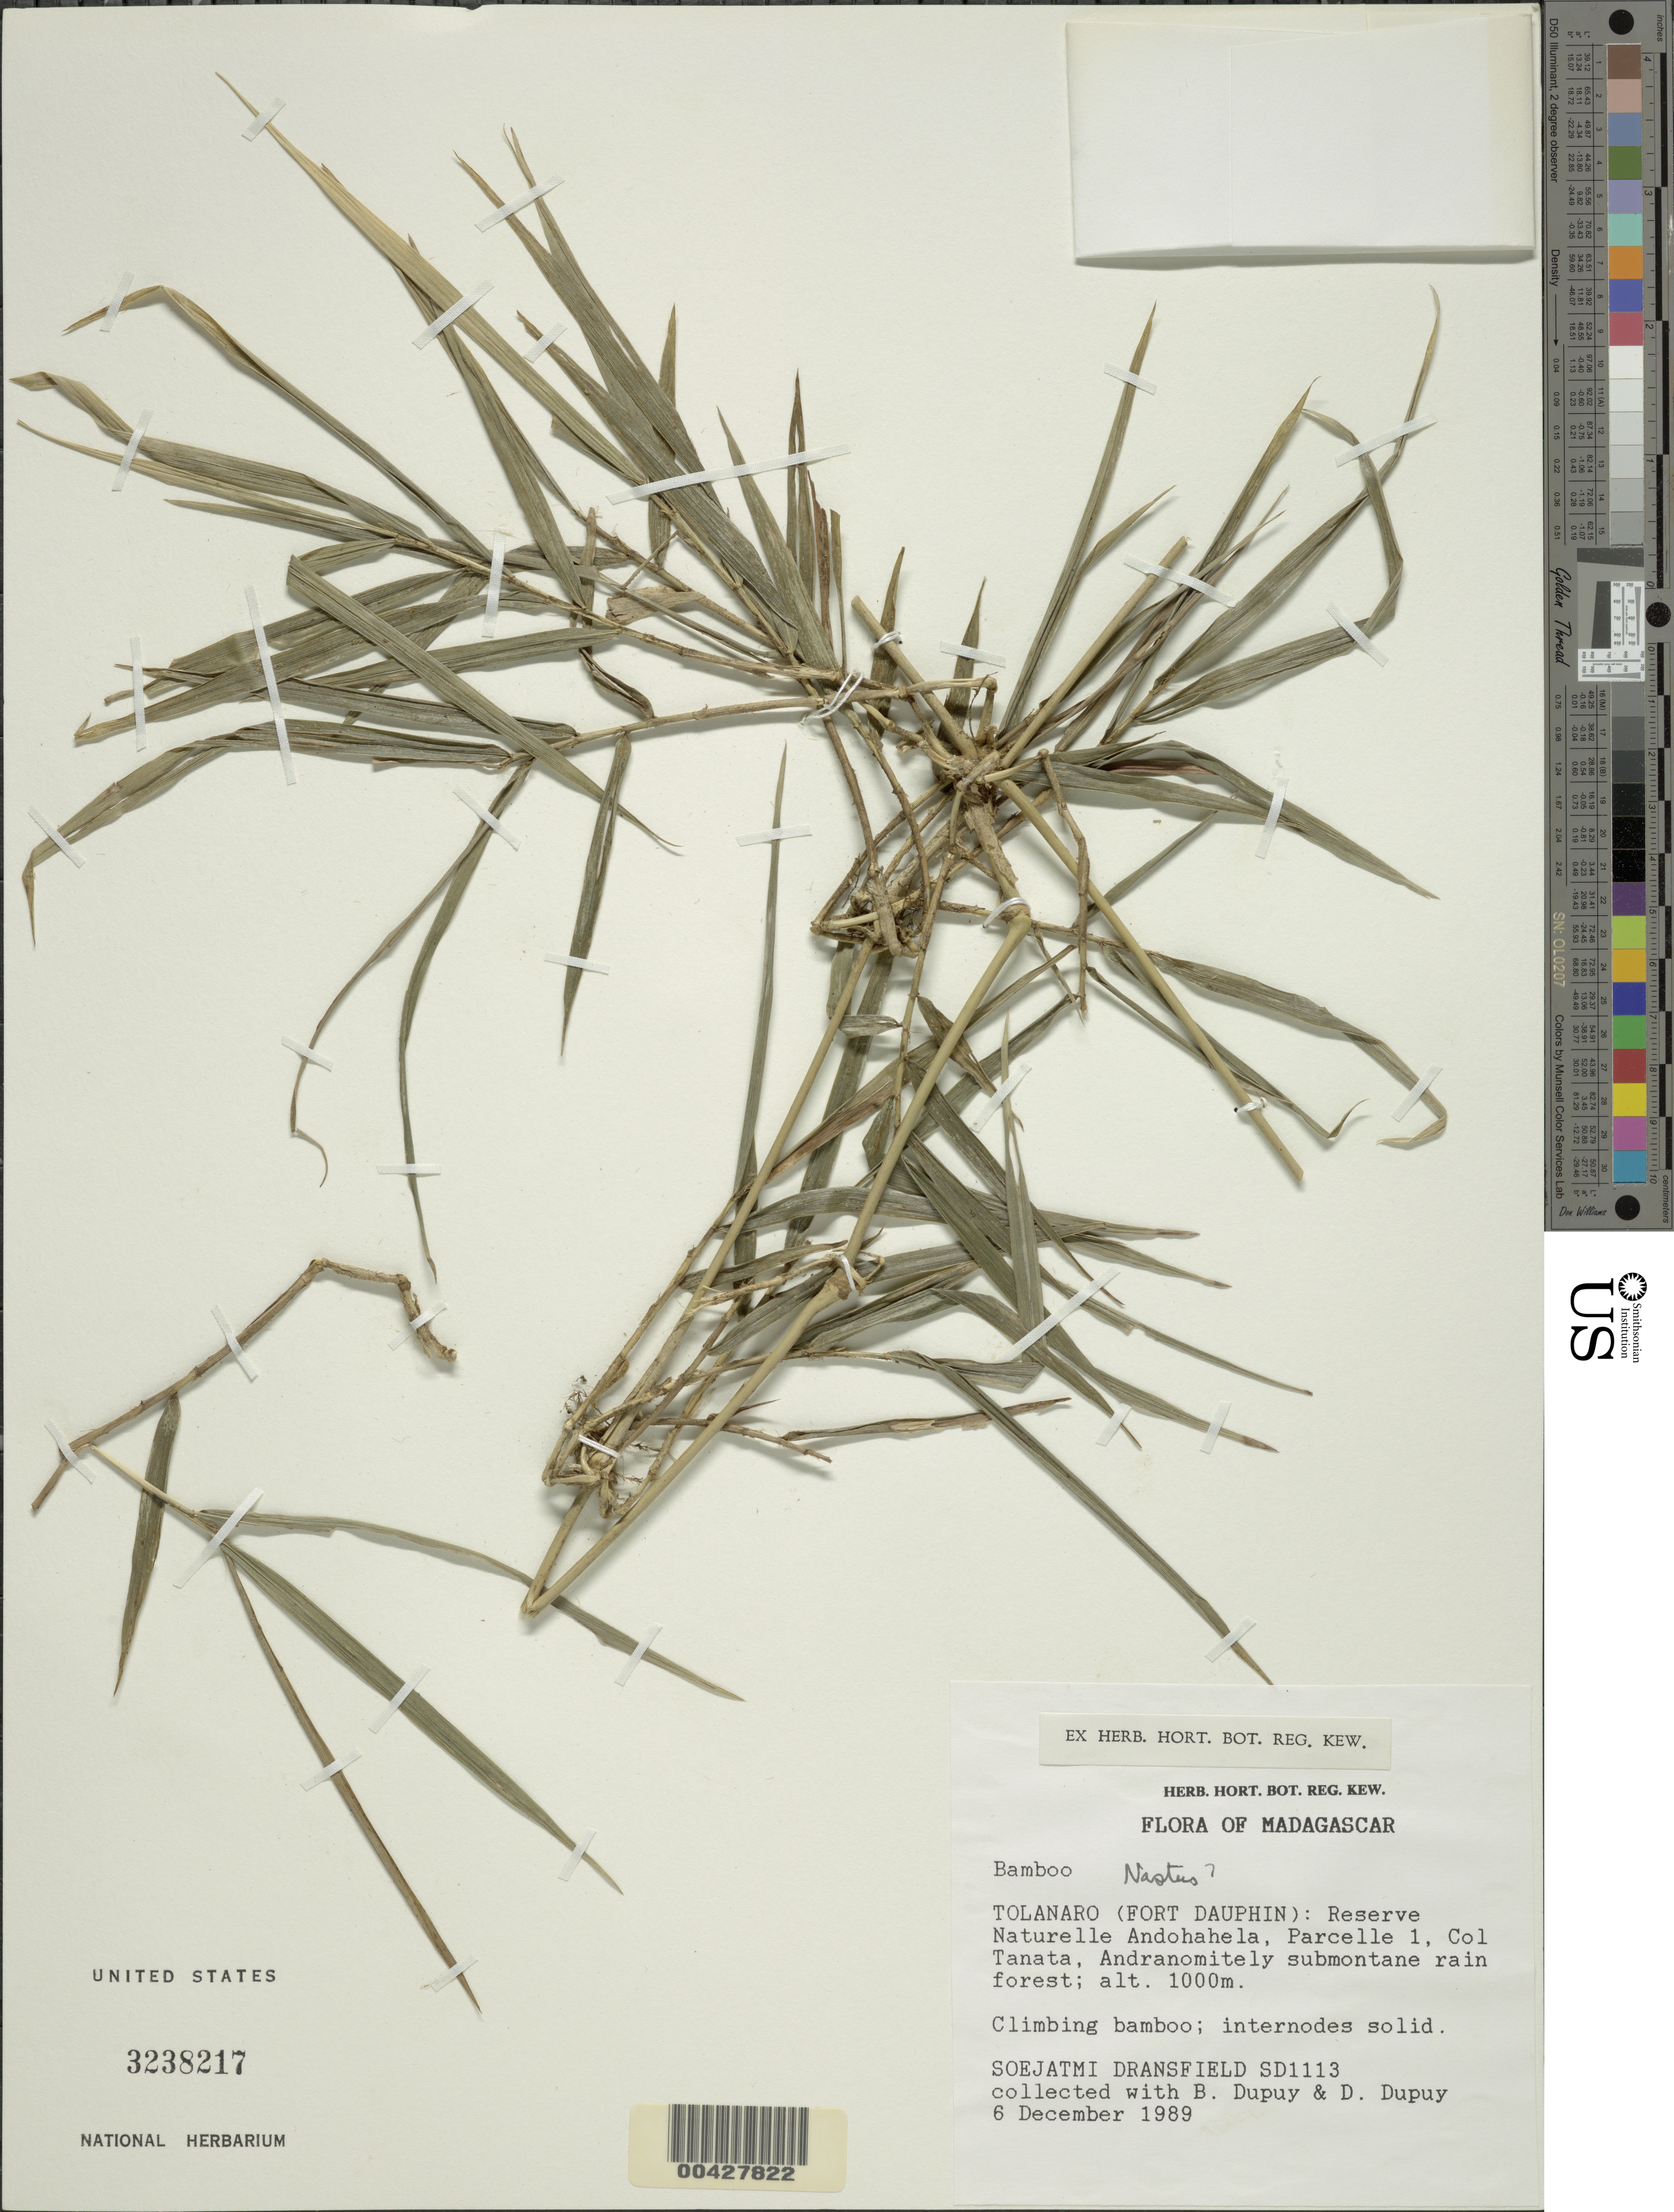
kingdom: Plantae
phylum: Tracheophyta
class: Liliopsida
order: Poales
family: Poaceae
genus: Nastus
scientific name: Nastus sp.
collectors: S. Dransfield, B. Dupuy & D. Du Puy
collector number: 1113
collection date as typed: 06 Dec 1989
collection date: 1989-12-06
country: Madagascar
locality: Tolanaro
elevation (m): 1000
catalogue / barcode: US 3238217